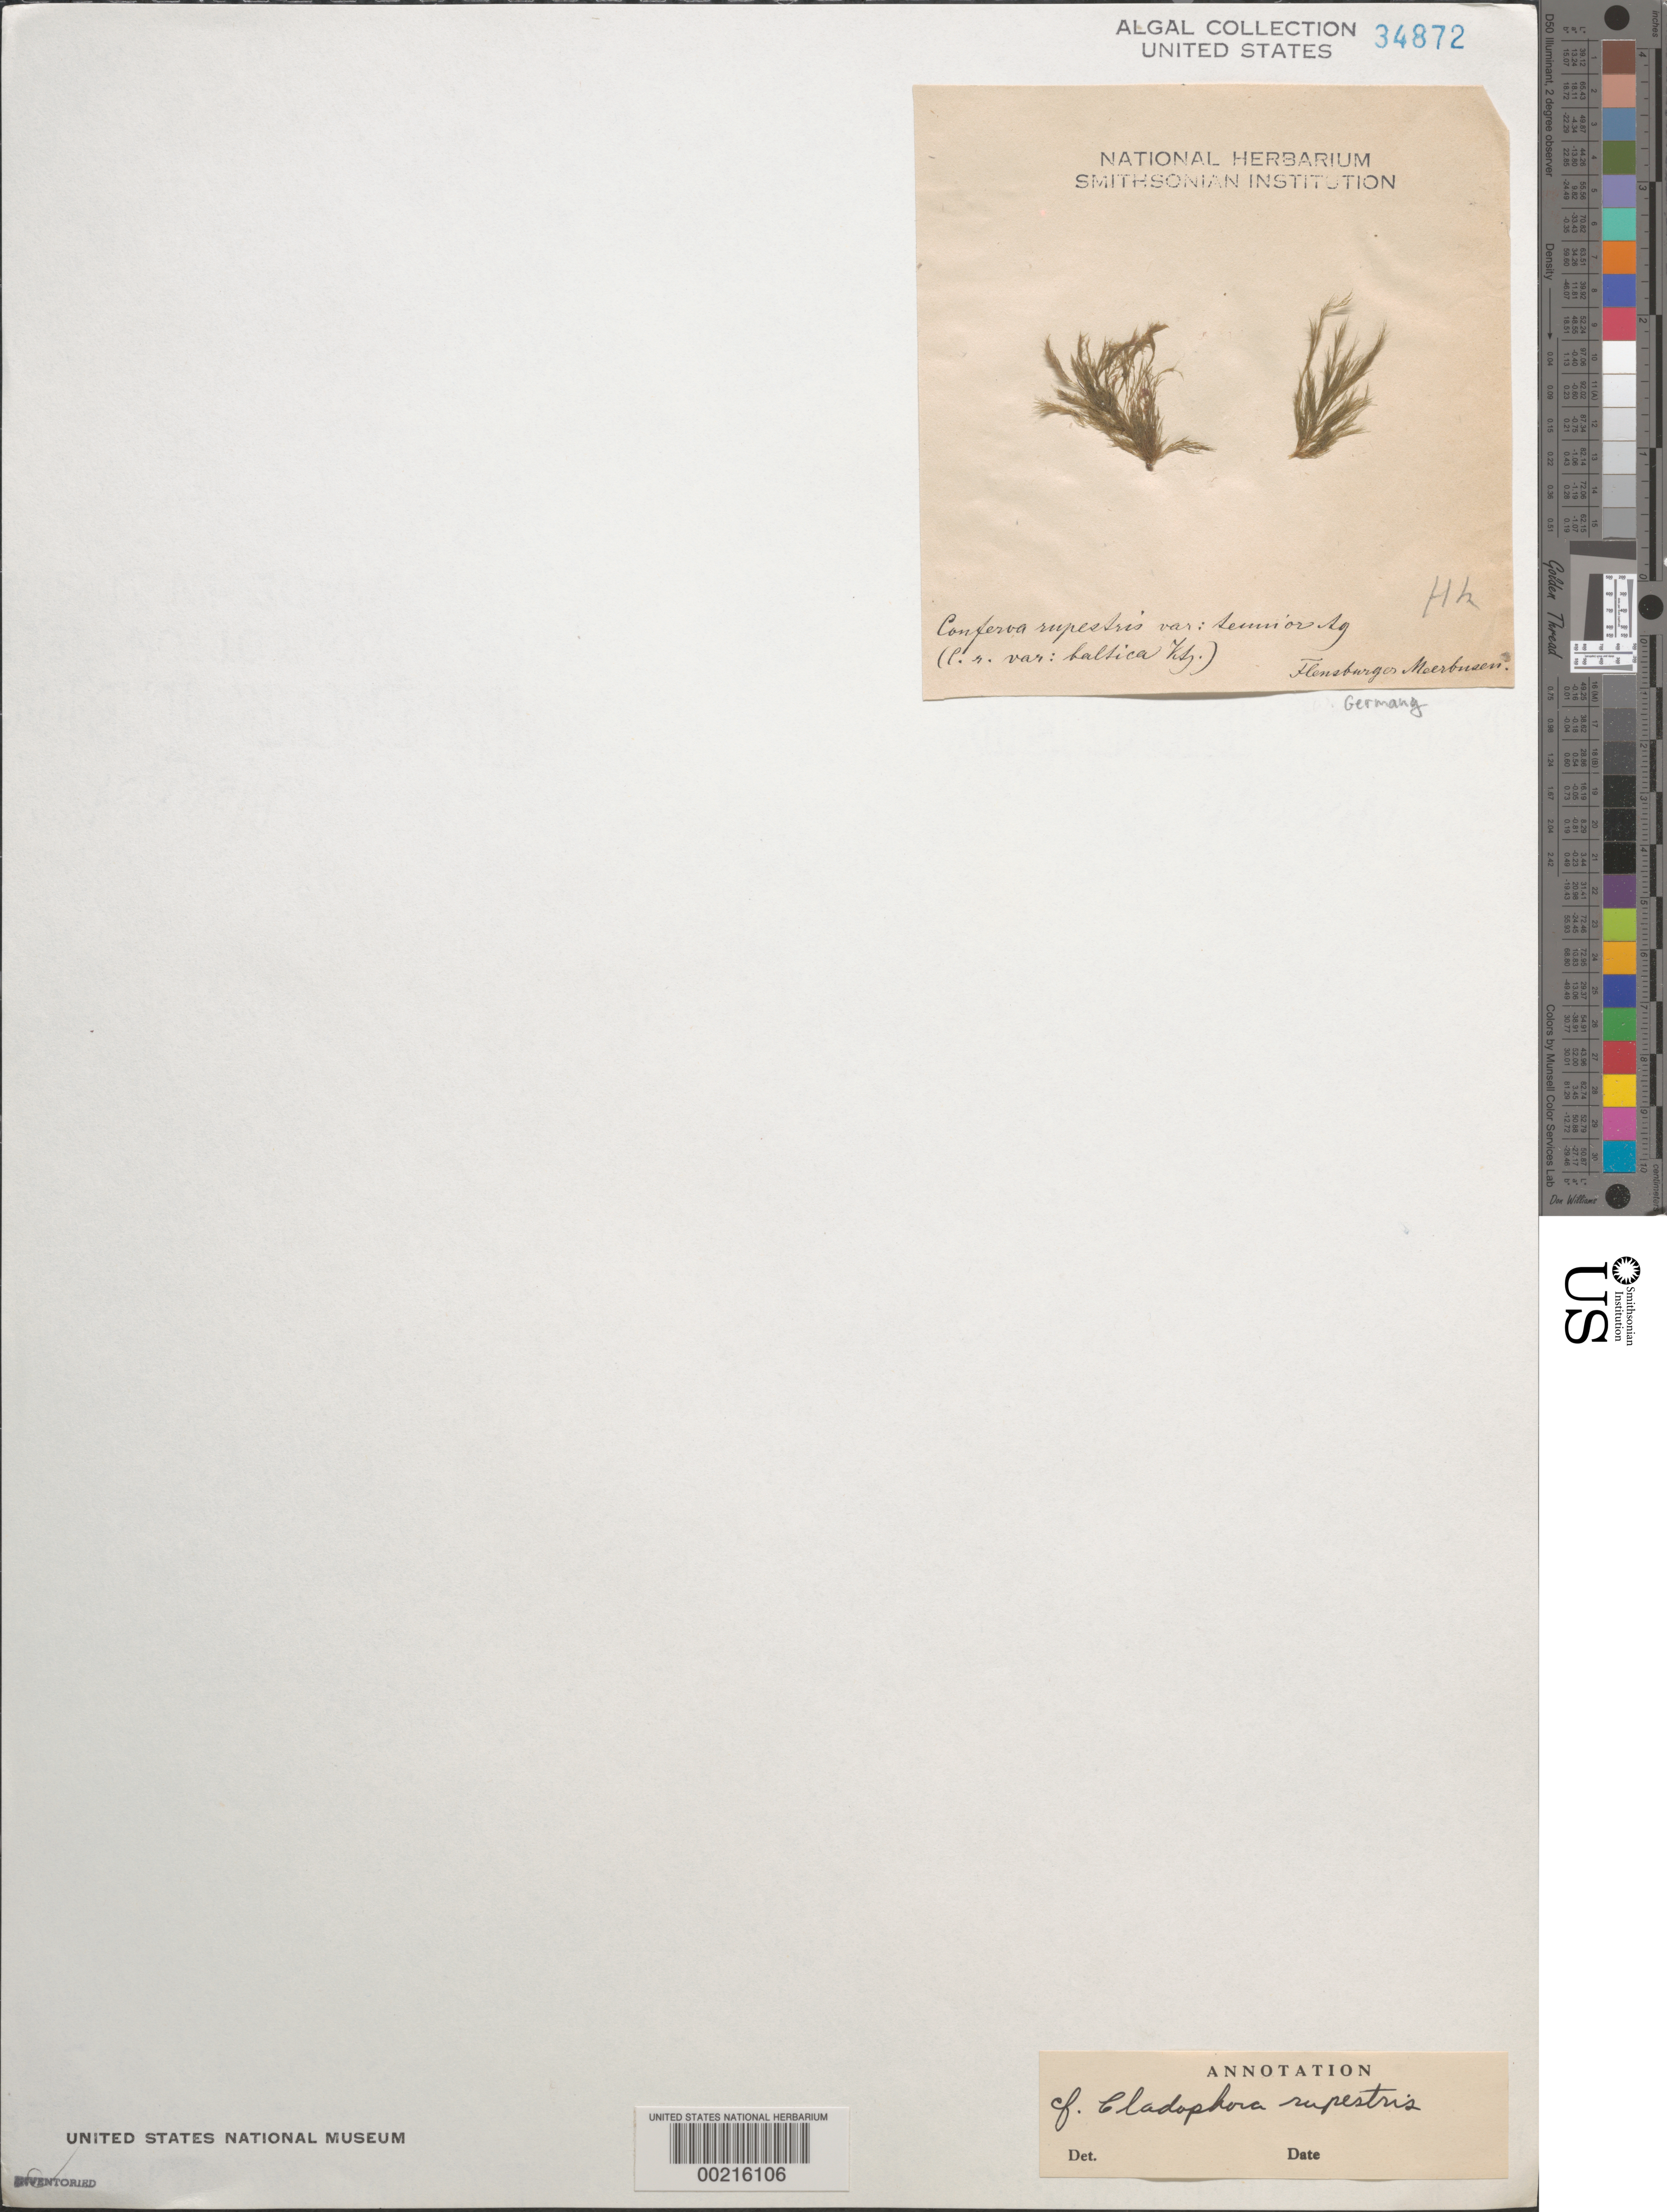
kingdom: Plantae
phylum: Chlorophyta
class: Ulvophyceae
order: Cladophorales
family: Cladophoraceae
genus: Cladophora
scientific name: Cladophora rupestris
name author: (Roth) Kütz.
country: Germany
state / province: Schleswig-Holstein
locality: Flensburger Meerbusen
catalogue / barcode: US 34872